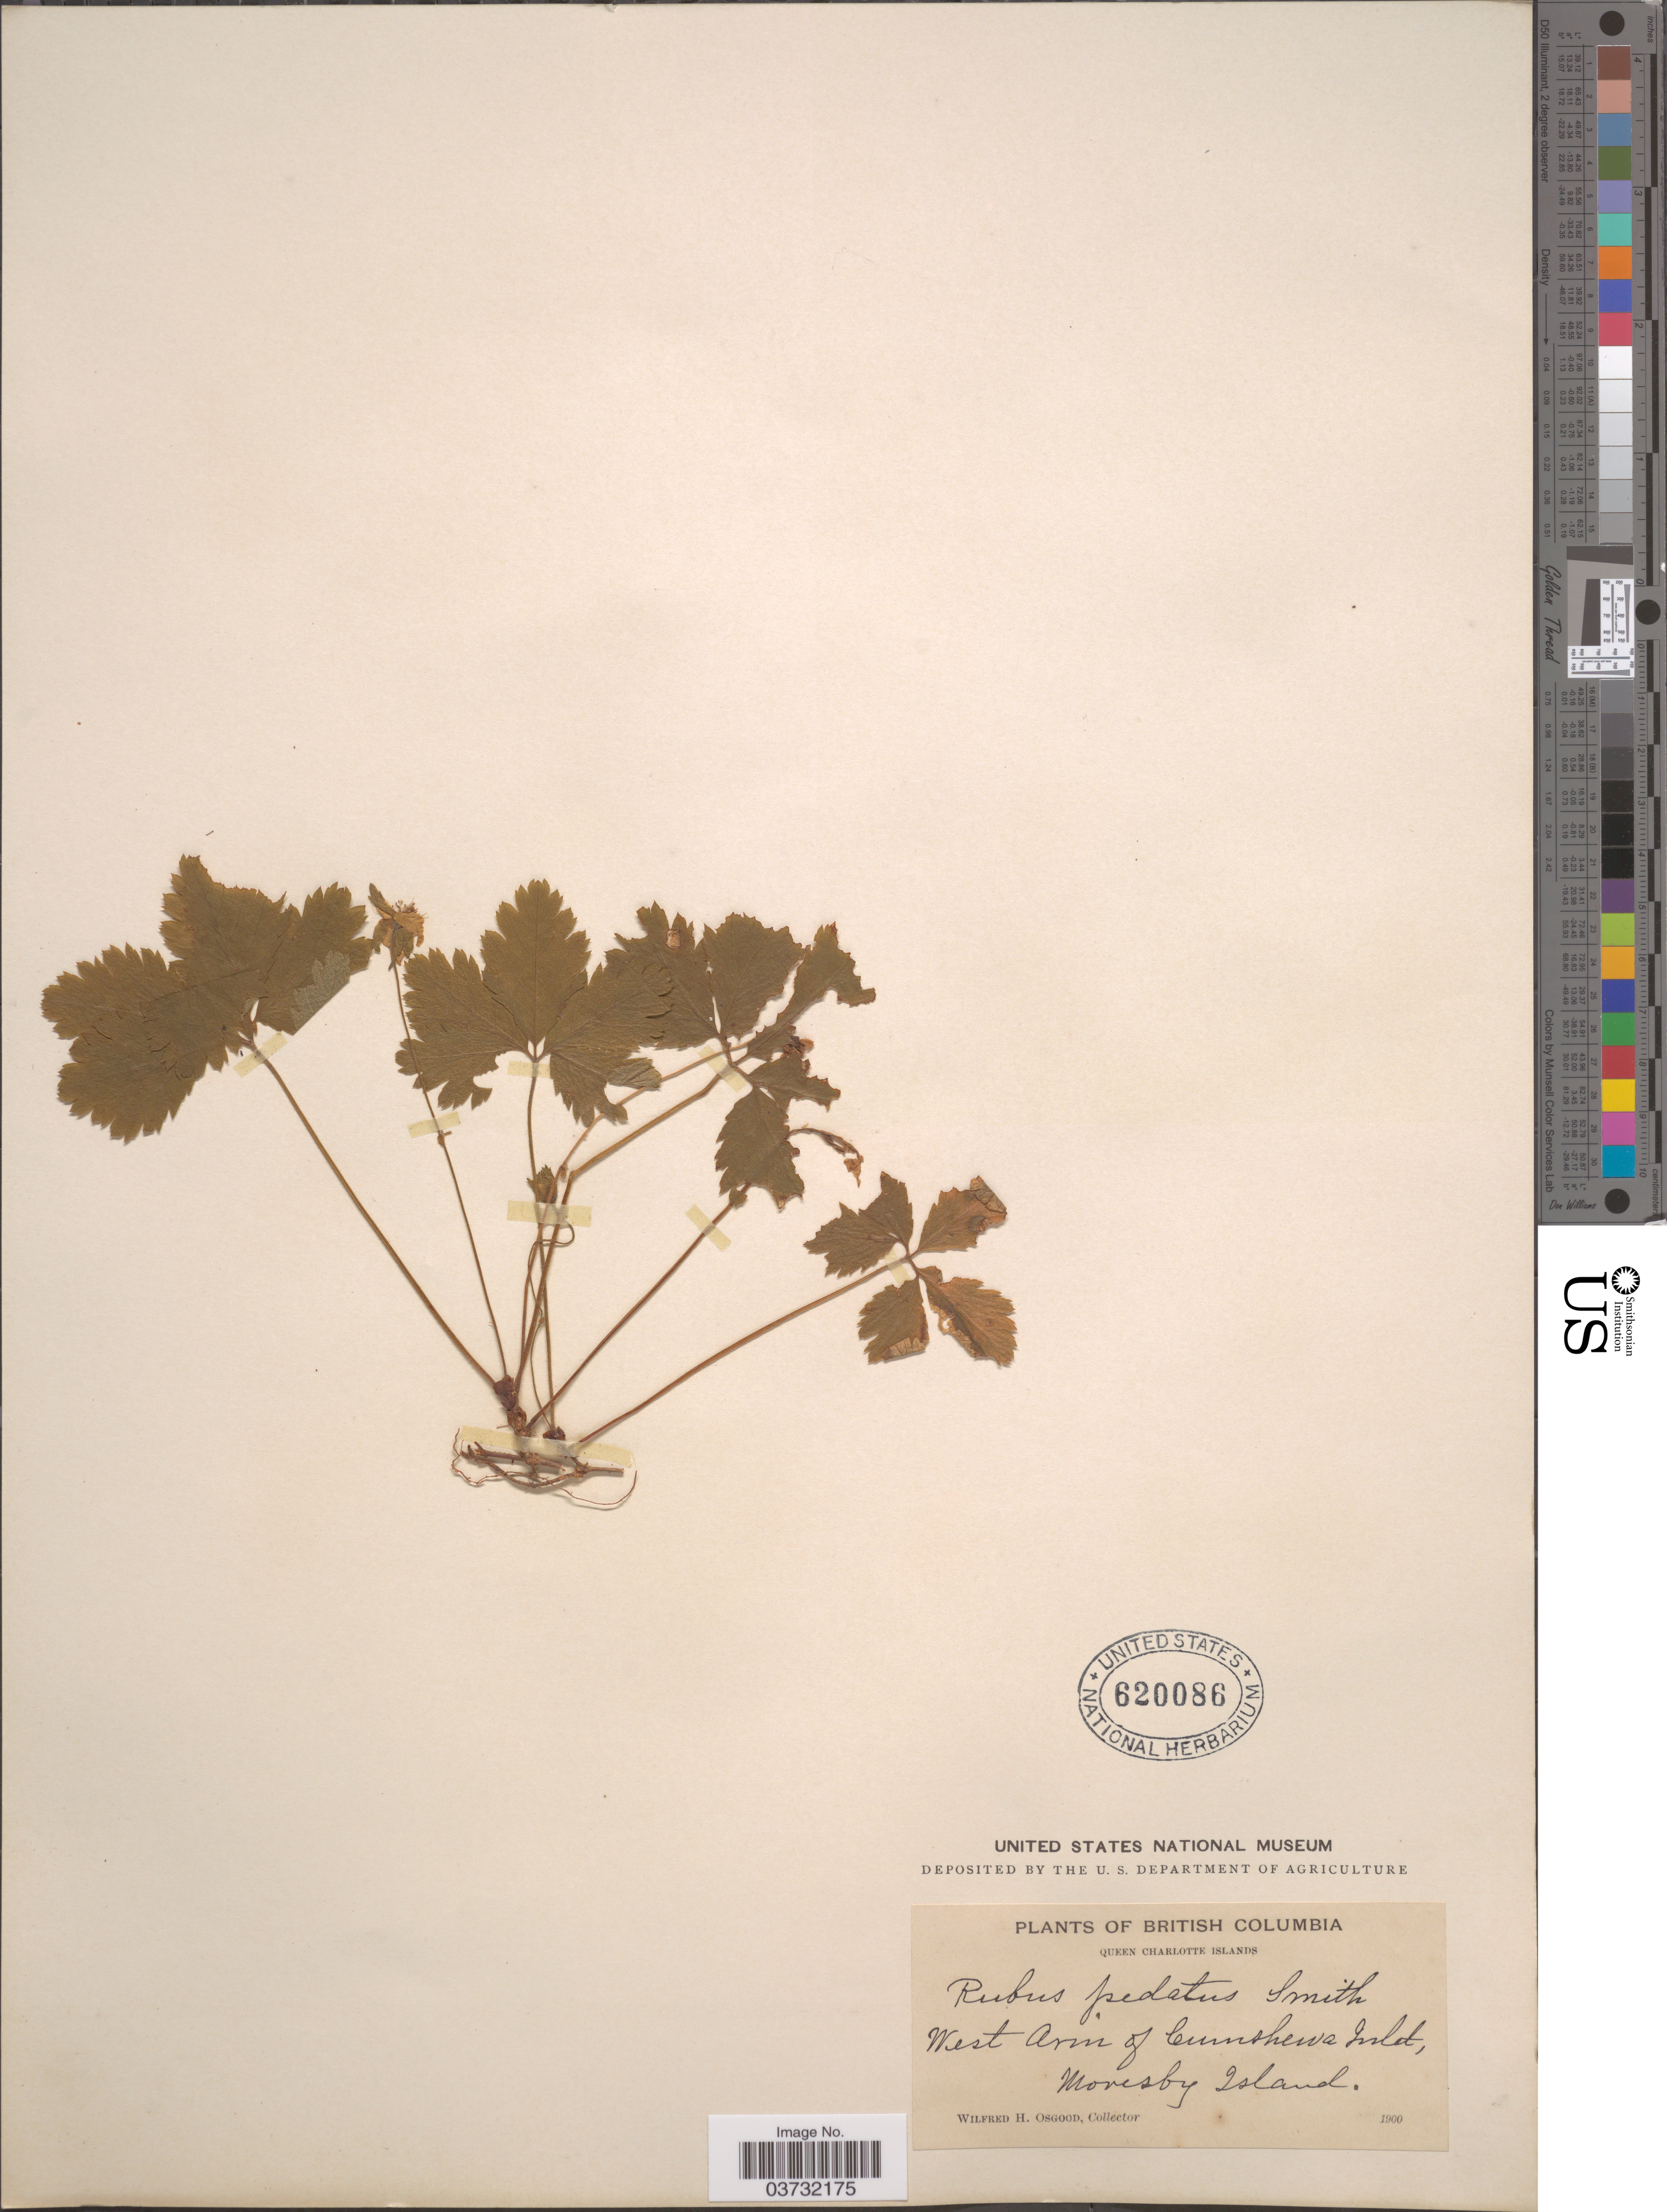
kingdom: Plantae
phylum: Tracheophyta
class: Magnoliopsida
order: Rosales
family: Rosaceae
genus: Rubus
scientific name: Rubus pedatus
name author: Sm.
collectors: W. Osgood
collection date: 1900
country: Canada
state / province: British Columbia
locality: Queen Charlotte Islands. West Arm of Cumshewa Inlet, Moresby Island.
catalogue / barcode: US 620086